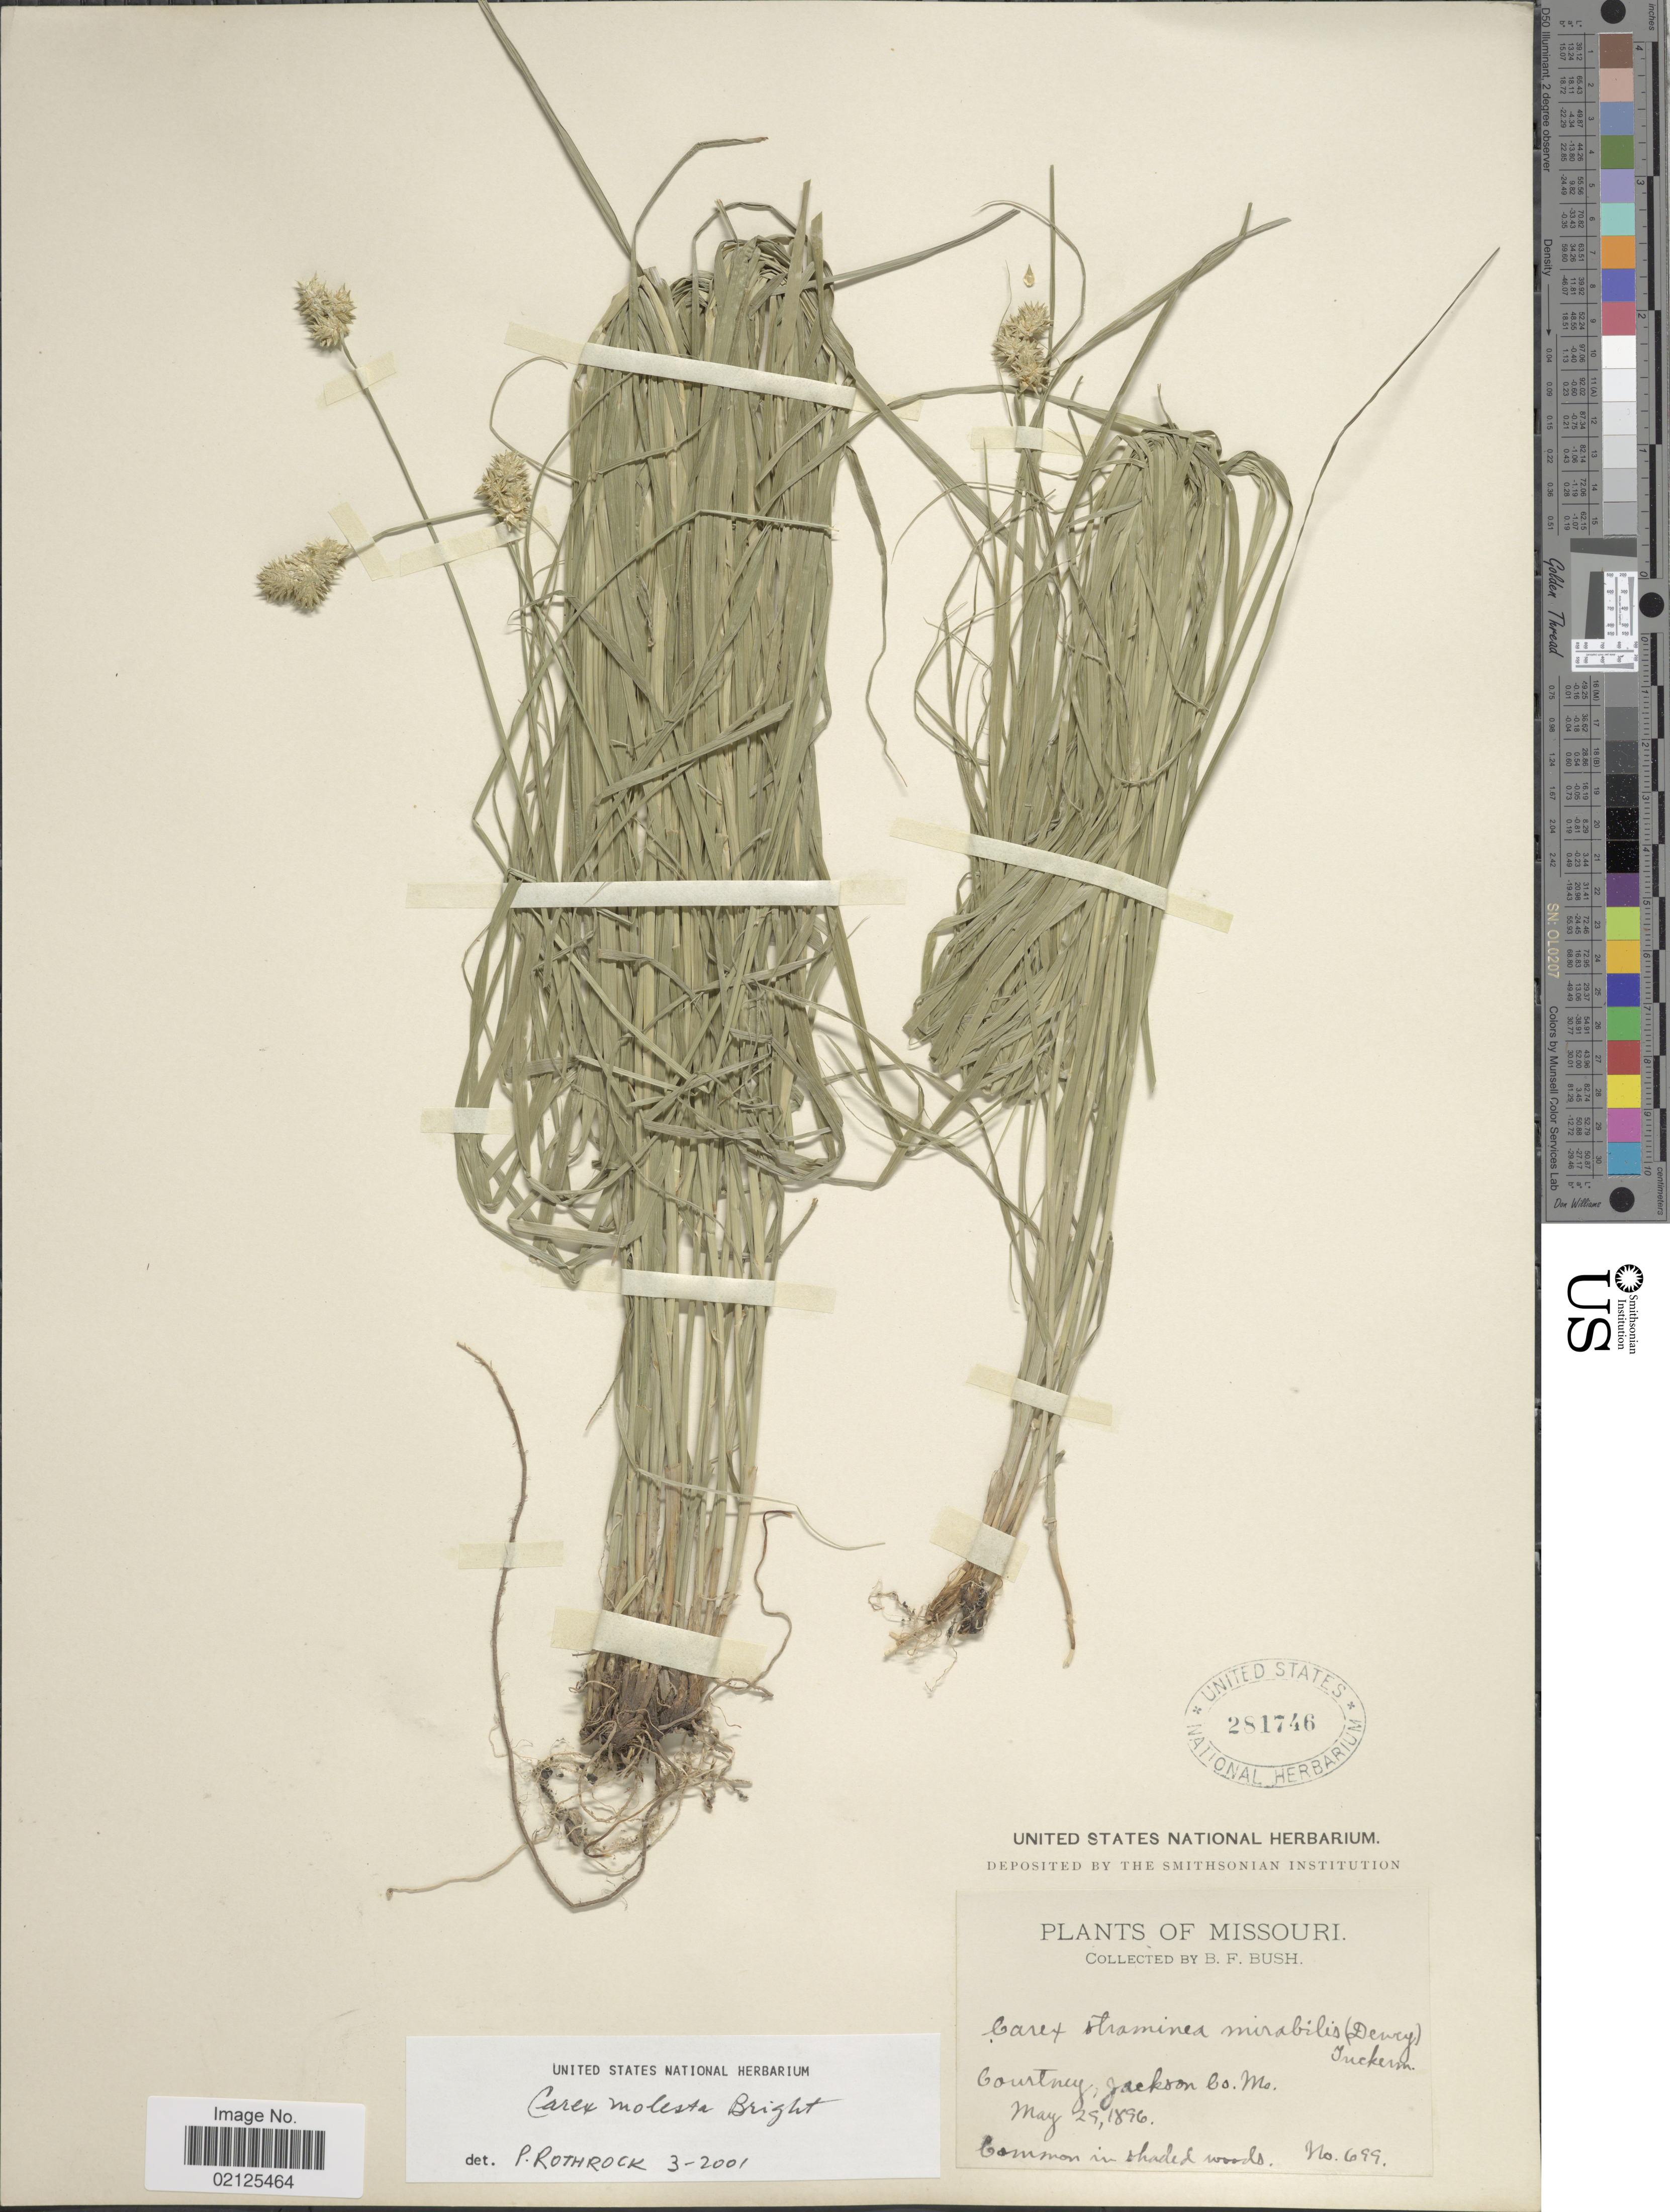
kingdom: Plantae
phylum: Tracheophyta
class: Liliopsida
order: Poales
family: Cyperaceae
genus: Carex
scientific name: Carex molesta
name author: Mack.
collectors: B. F. Bush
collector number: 699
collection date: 1896-05-29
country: United States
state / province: Missouri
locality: Courtney, Jackson Co, Common in shaded woods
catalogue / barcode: US 281746